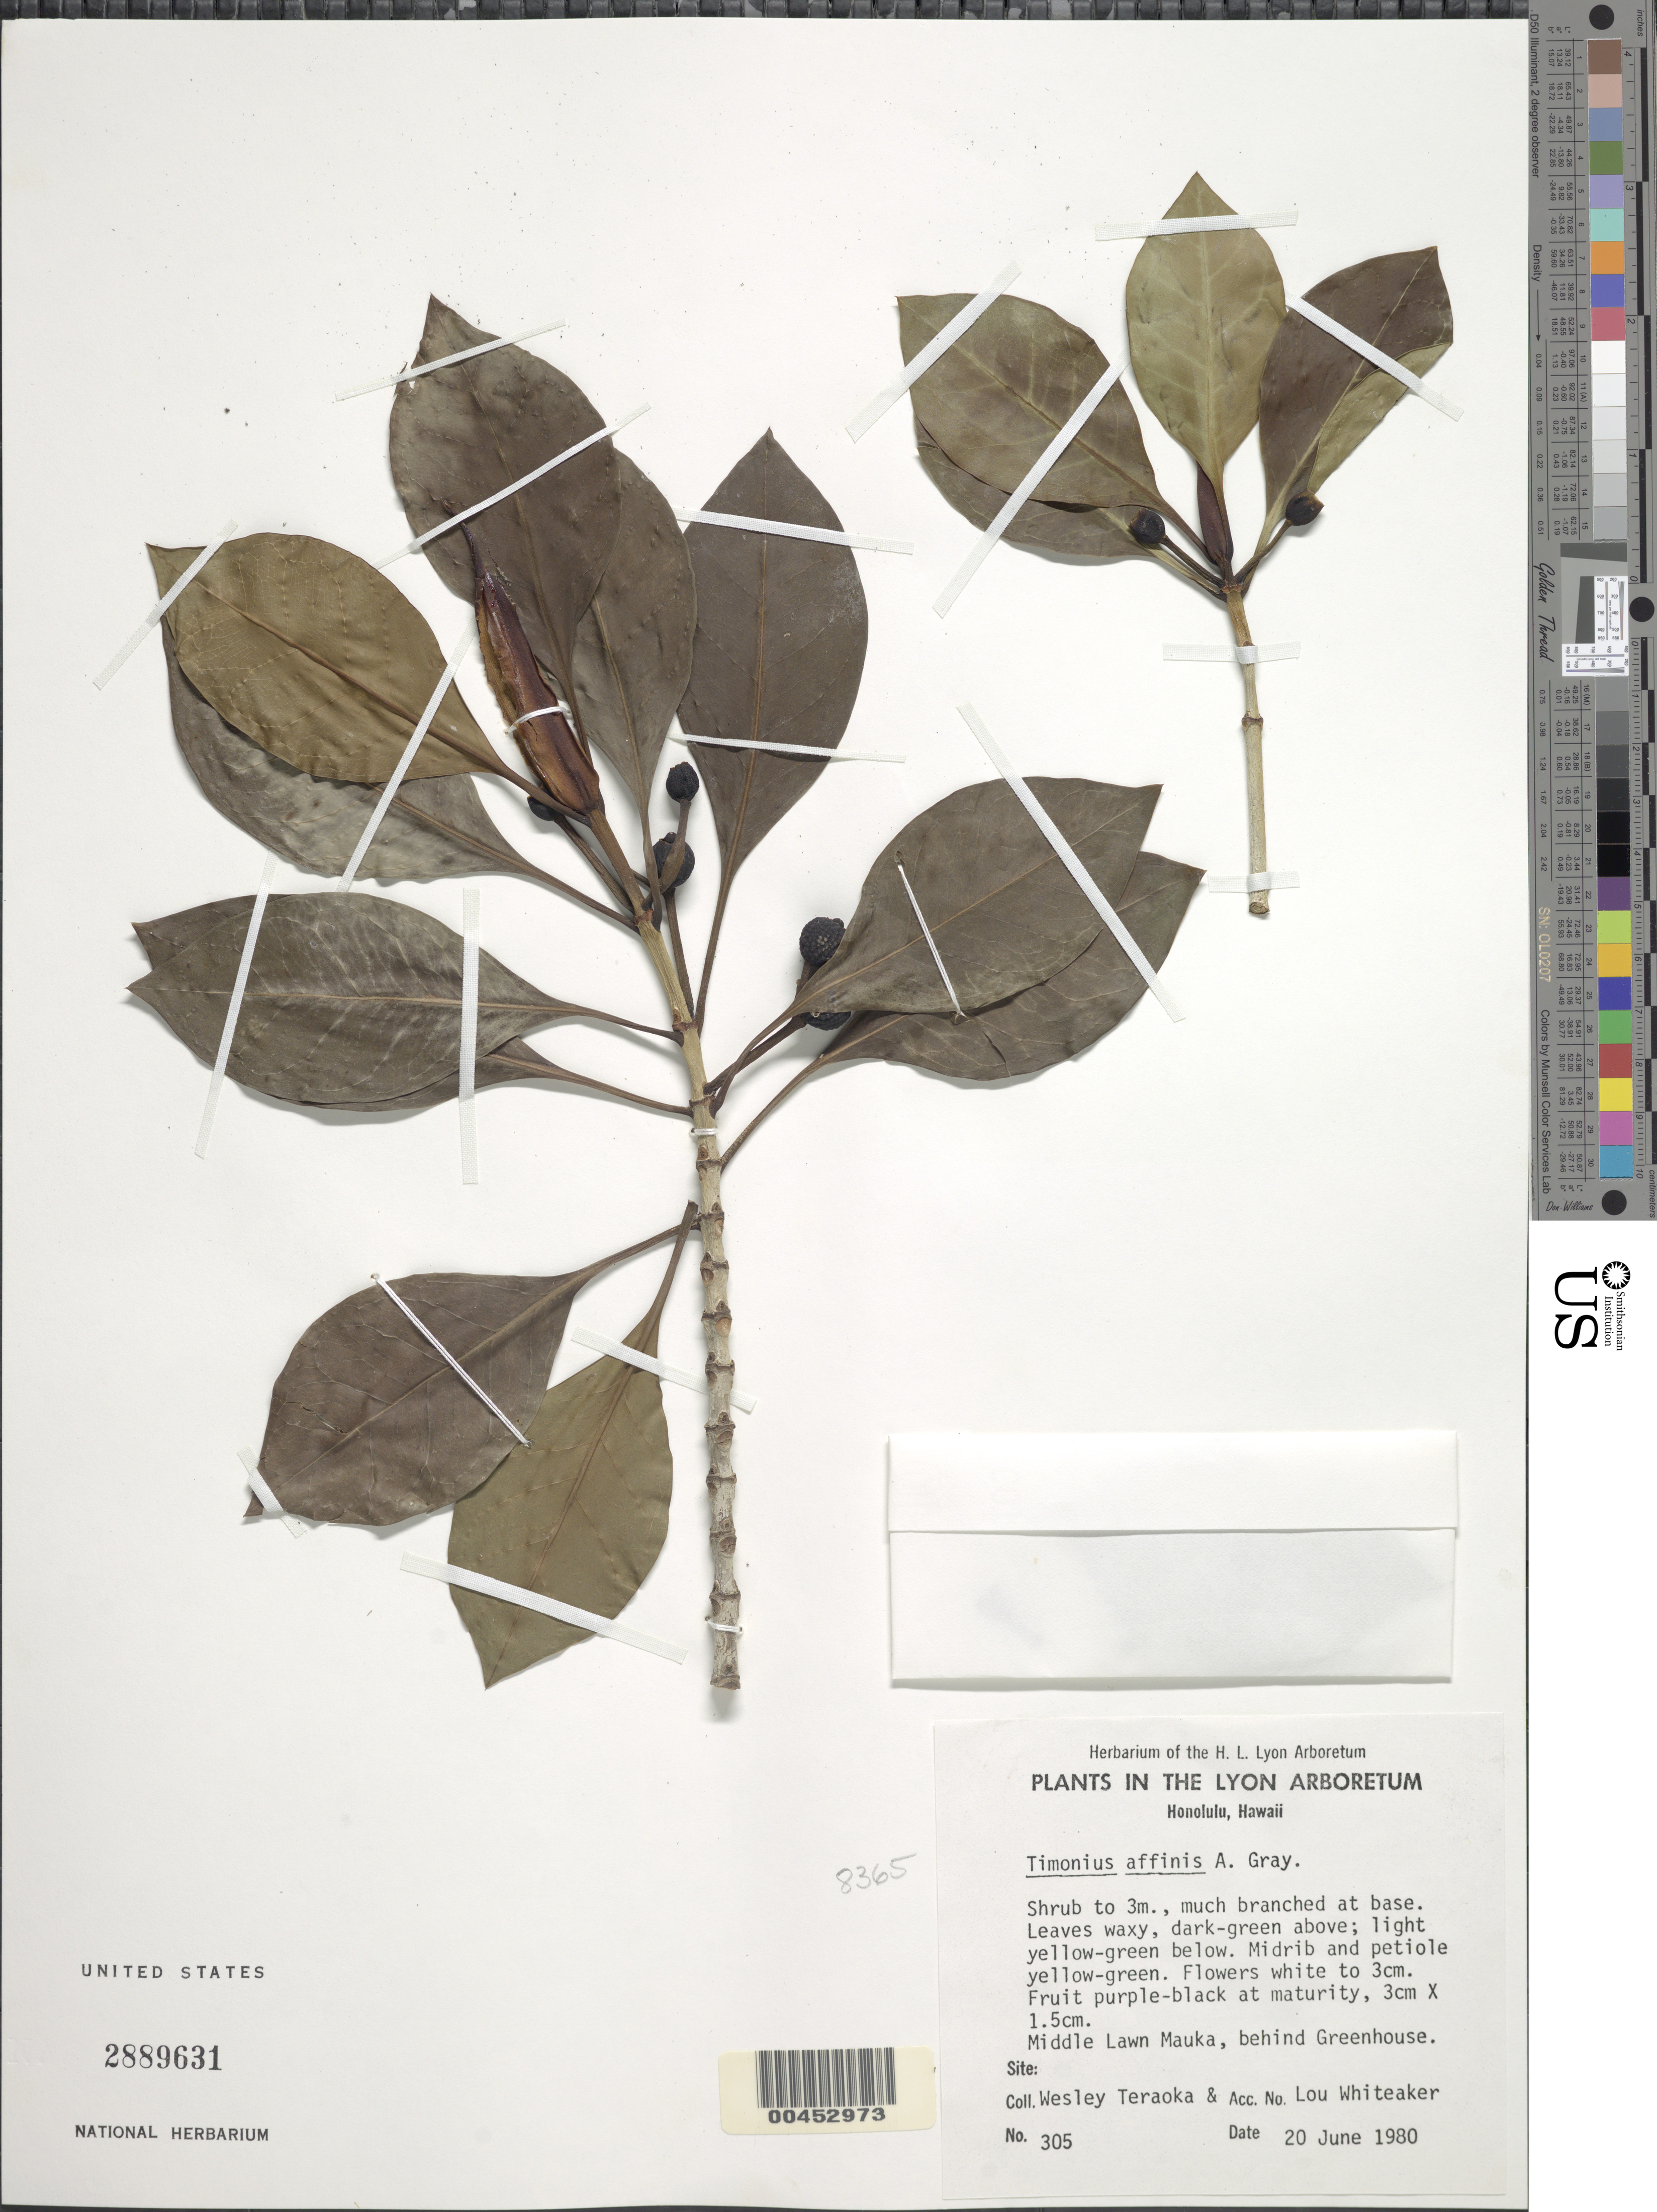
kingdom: Plantae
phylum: Tracheophyta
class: Magnoliopsida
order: Gentianales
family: Rubiaceae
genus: Timonius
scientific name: Timonius affinis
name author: A. Gray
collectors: W. Teraoka & L. Whiteaker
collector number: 305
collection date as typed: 20 Jun 1980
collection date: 1980-06-20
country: United States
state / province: Hawaii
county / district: Honolulu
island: Oahu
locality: Honolulu, Harold L. Lyon Arboretum, Middle Lawn Mauka, behind Greenhouse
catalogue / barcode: US 2889631